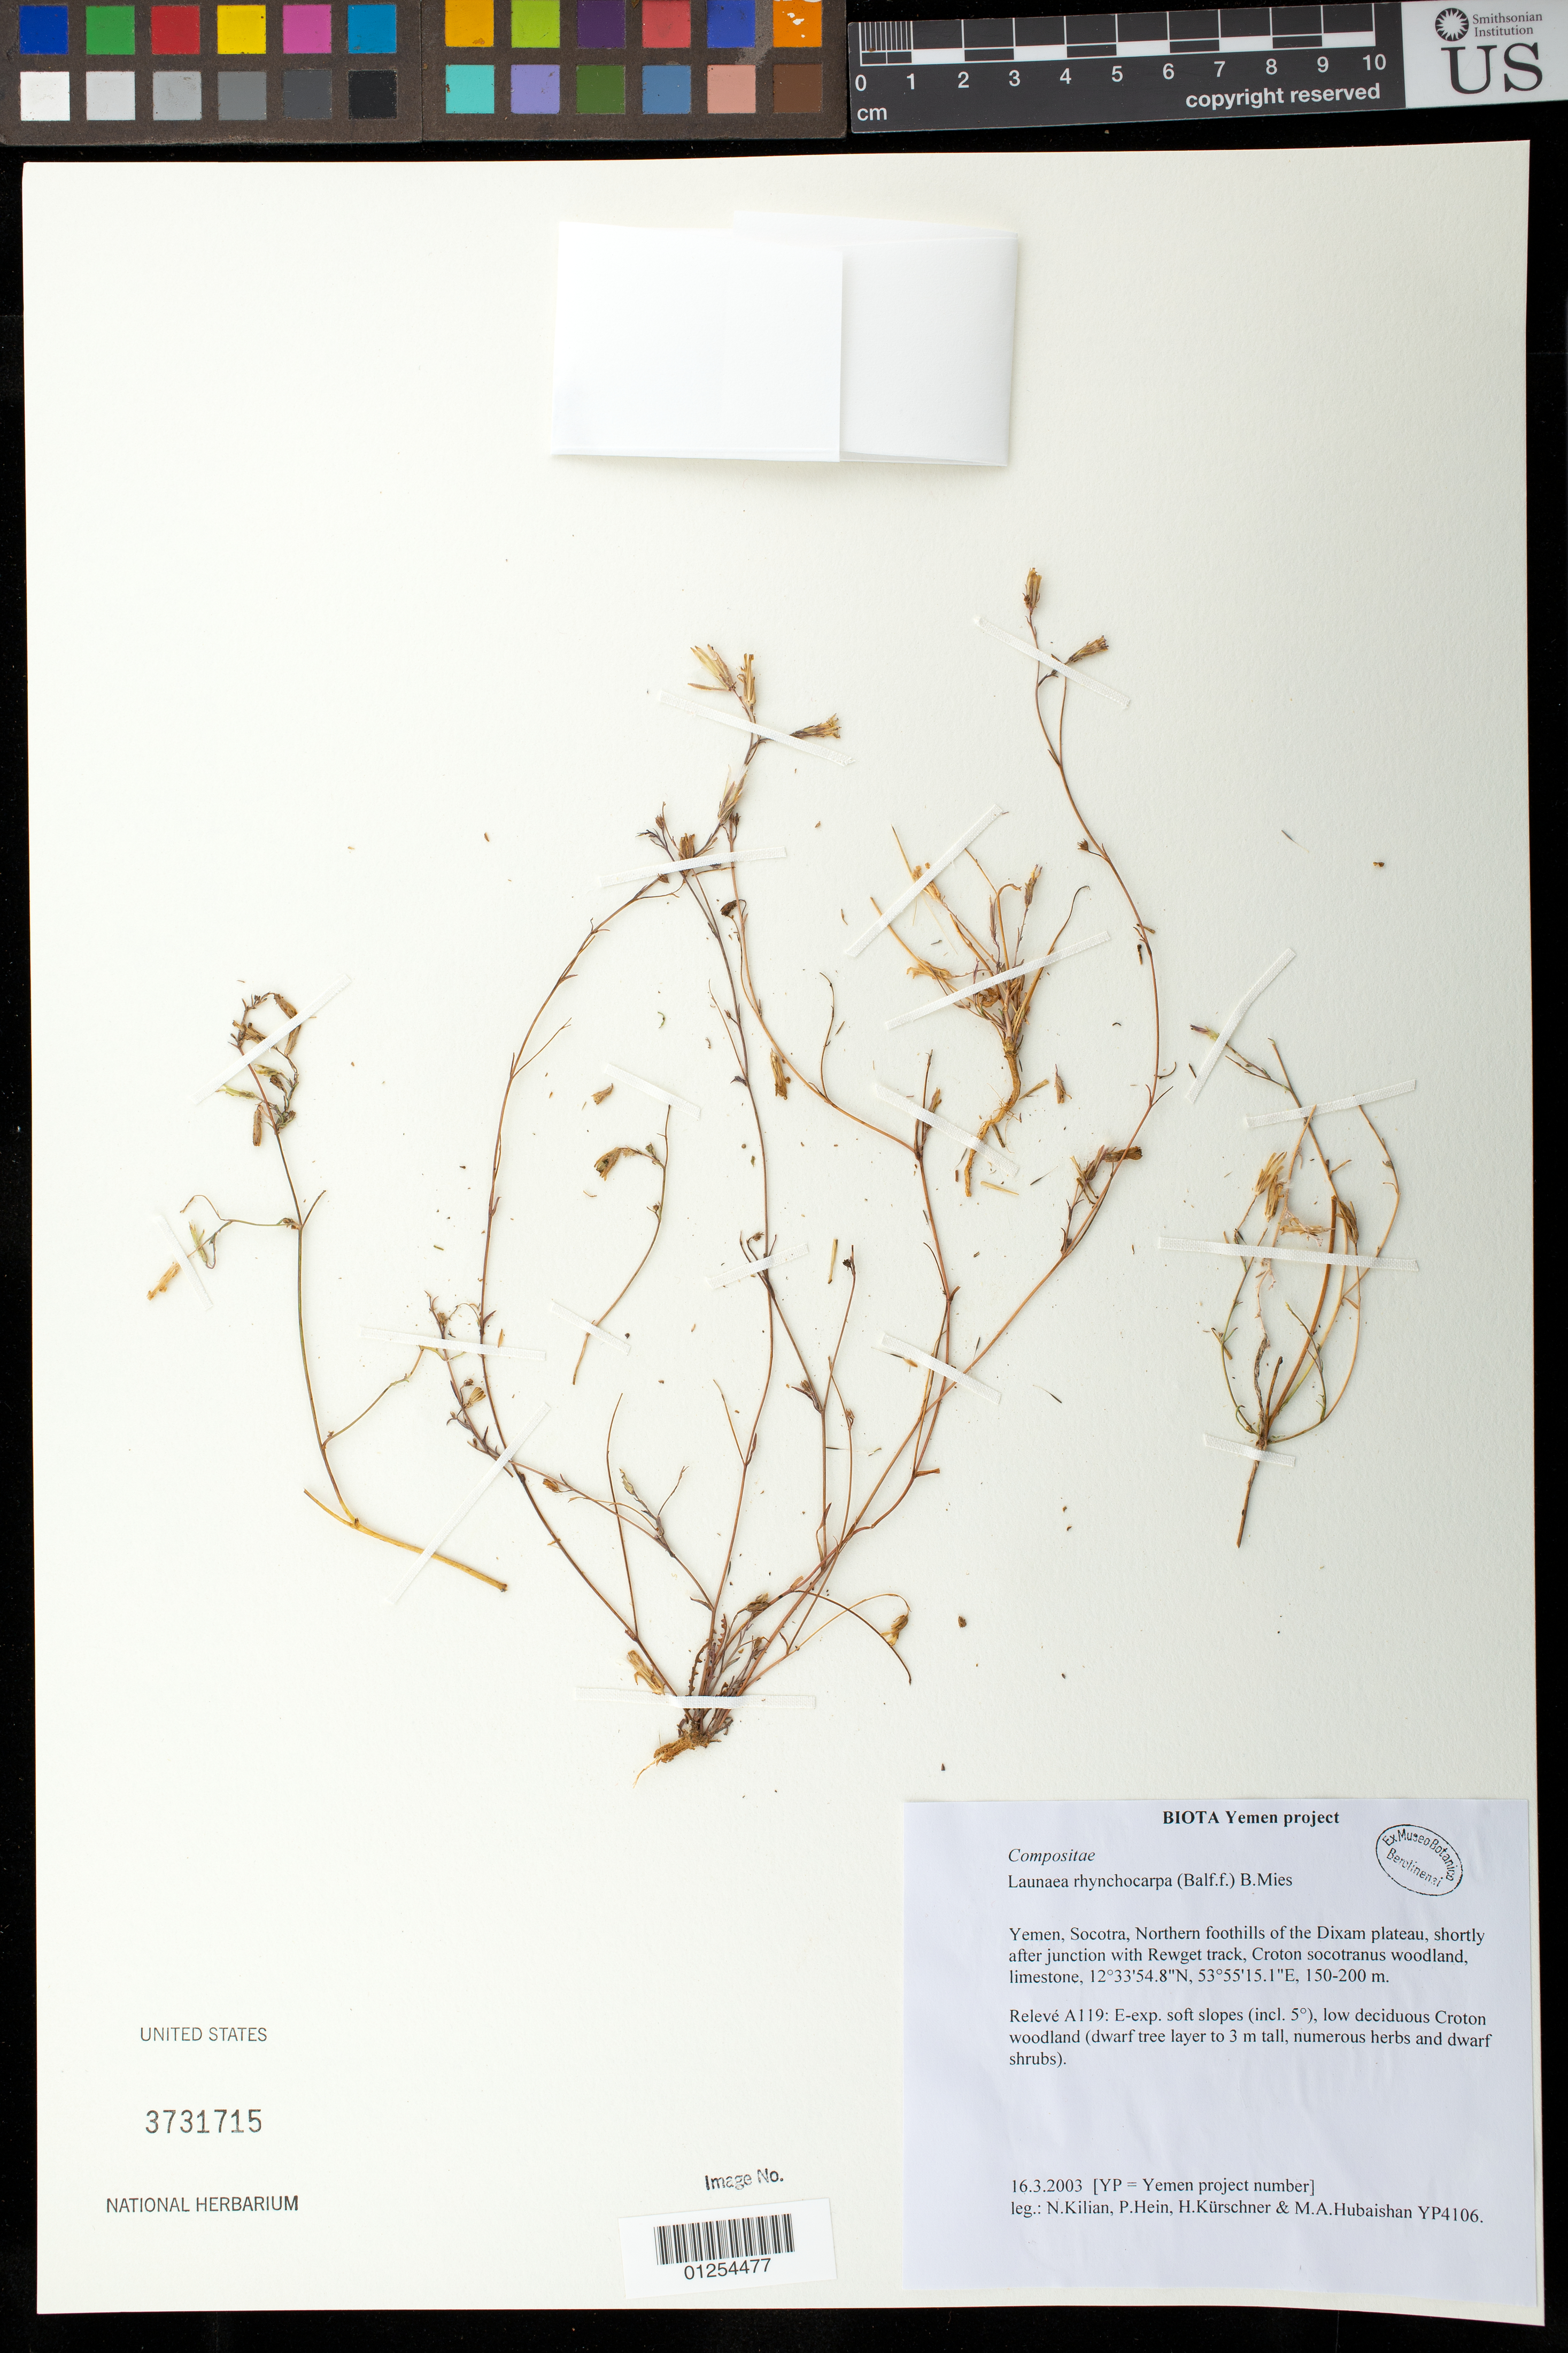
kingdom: Plantae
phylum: Tracheophyta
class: Magnoliopsida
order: Asterales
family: Asteraceae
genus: Launaea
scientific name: Launaea sp.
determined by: Kilian, Norbert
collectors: N. Kilian, P. Hein & M. Hubaishan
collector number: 4106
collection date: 2003-03-16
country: Yemen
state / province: Shabwah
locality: Yemen, Socotra, Northern foothills of the Dixam plateau, shortly after junction with Rewget track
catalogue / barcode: US 3731715